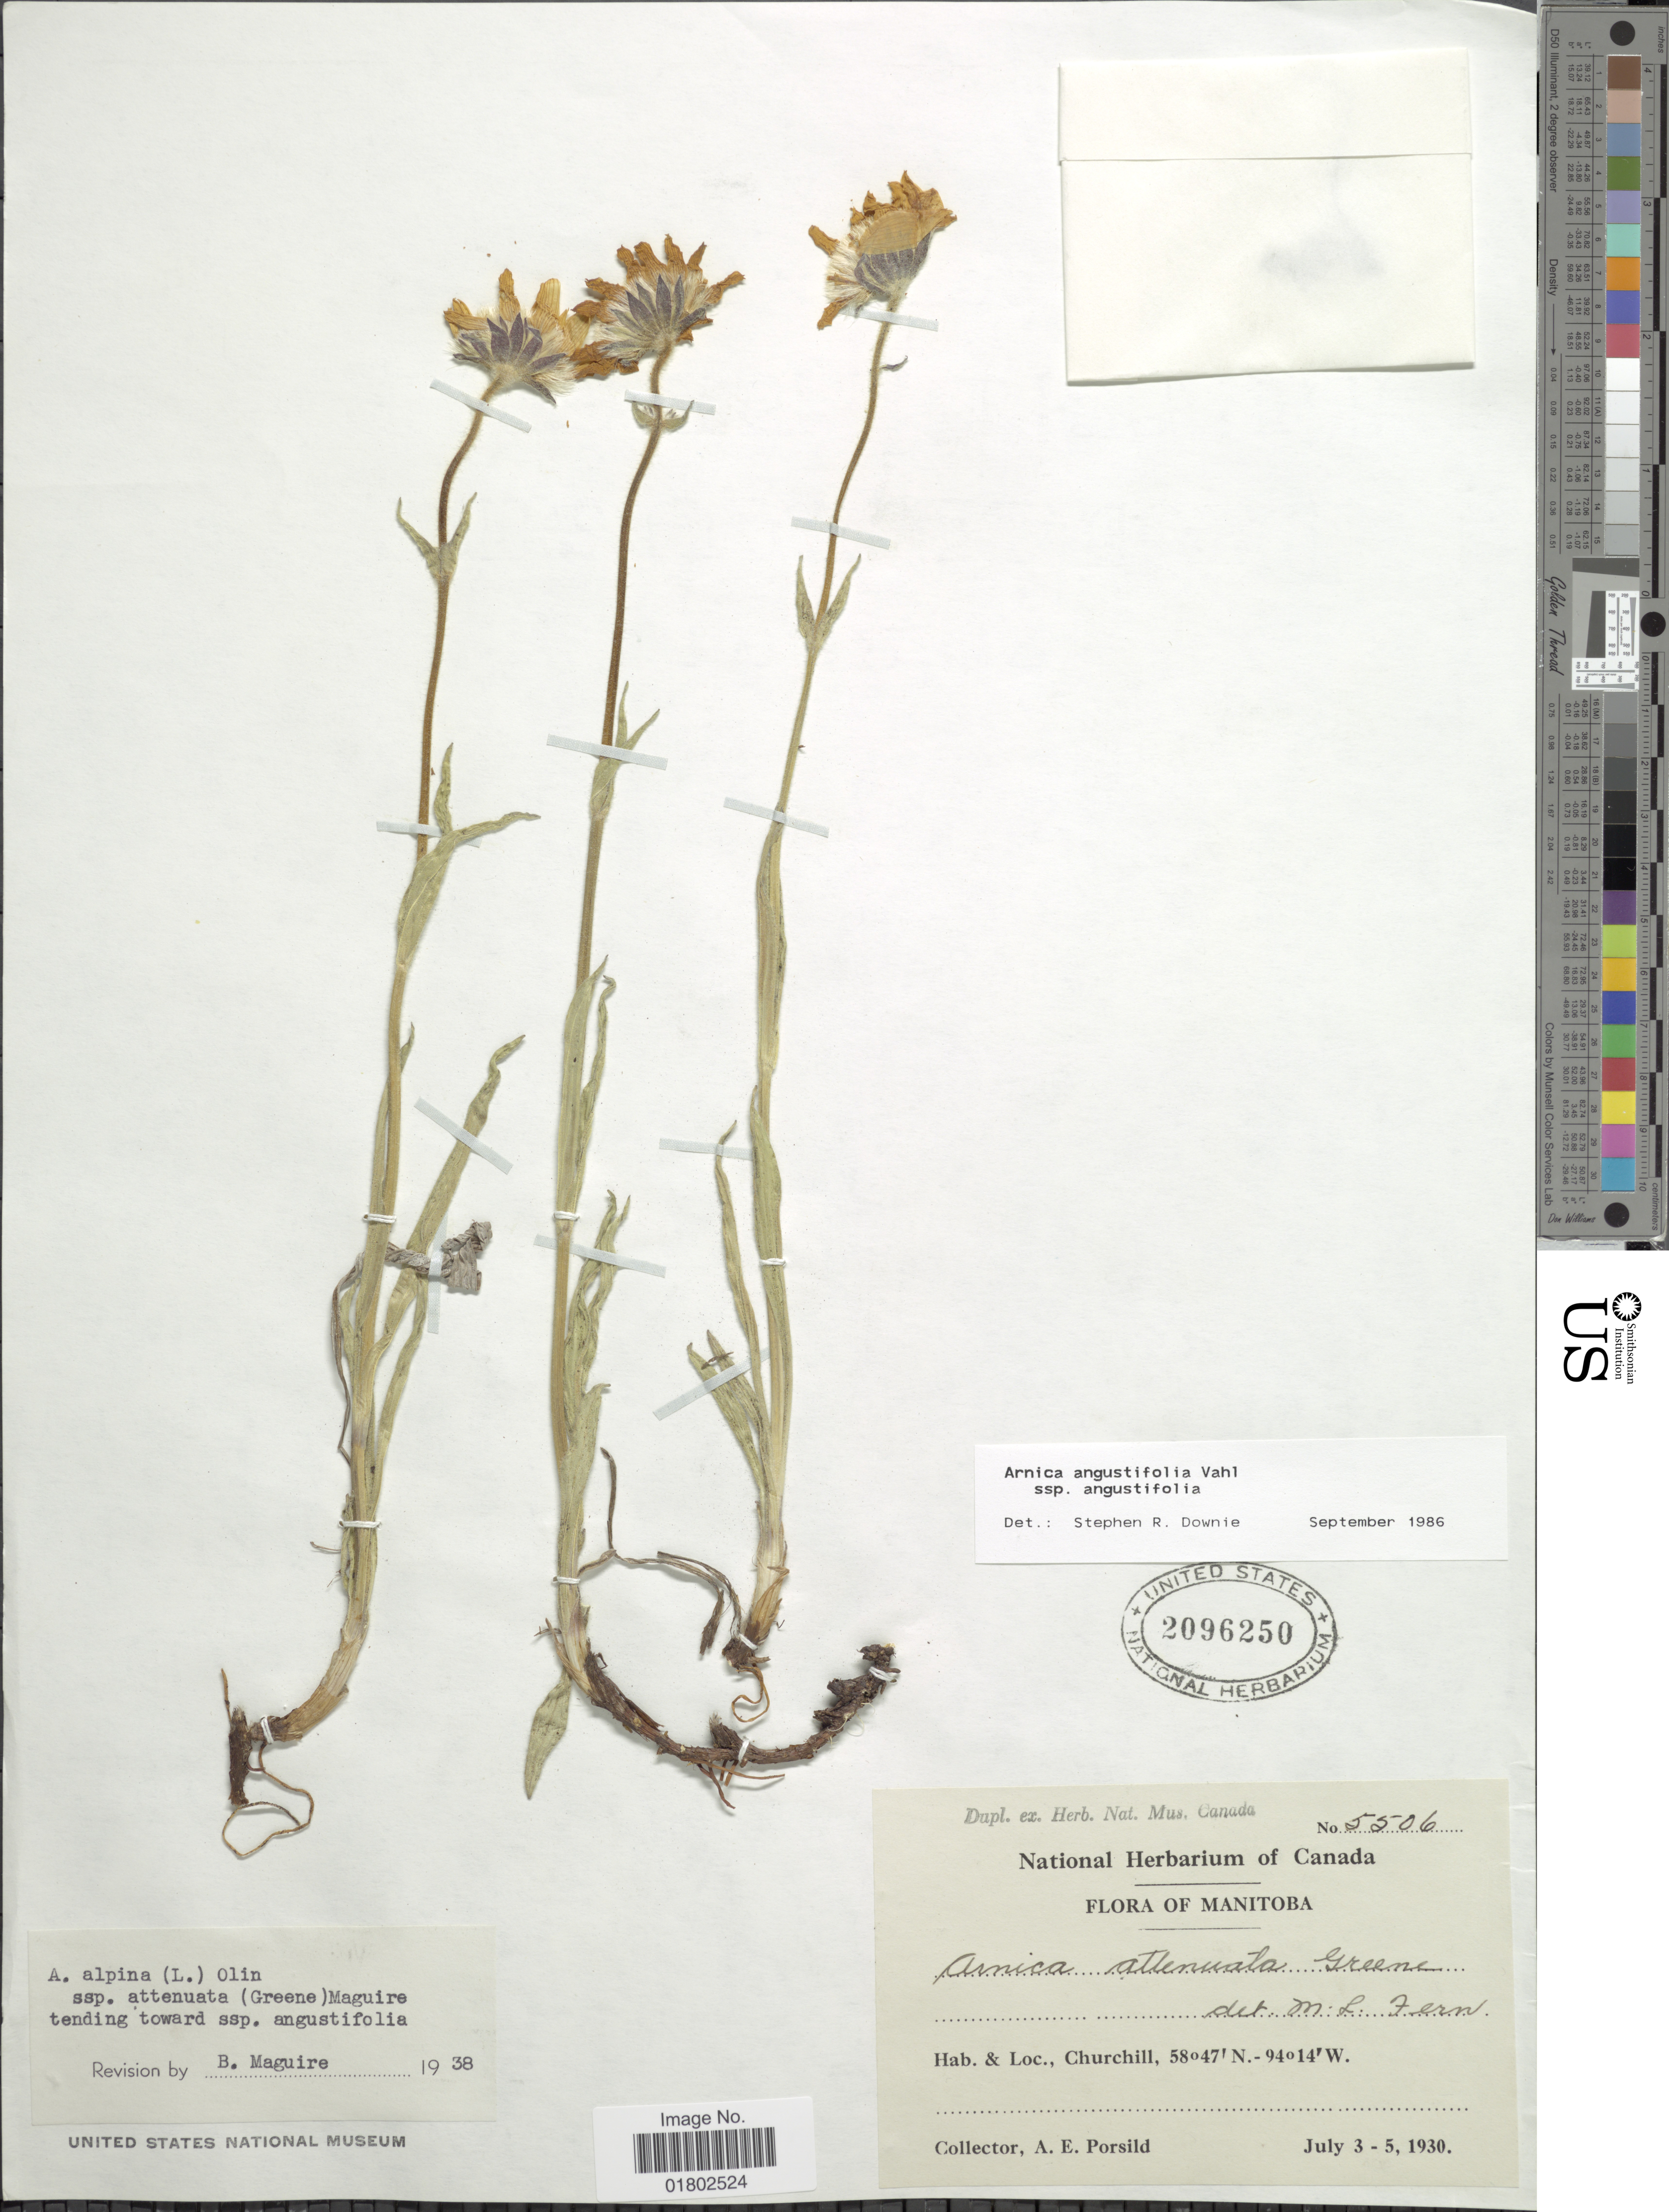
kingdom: Plantae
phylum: Tracheophyta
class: Magnoliopsida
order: Asterales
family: Asteraceae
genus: Arnica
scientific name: Arnica angustifolia subsp. angustifolia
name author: Vahl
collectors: A. E. Porsild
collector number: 5506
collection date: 1930-07-03/1930-07-05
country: Canada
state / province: Manitoba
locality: Churchill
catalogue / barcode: US 2096250